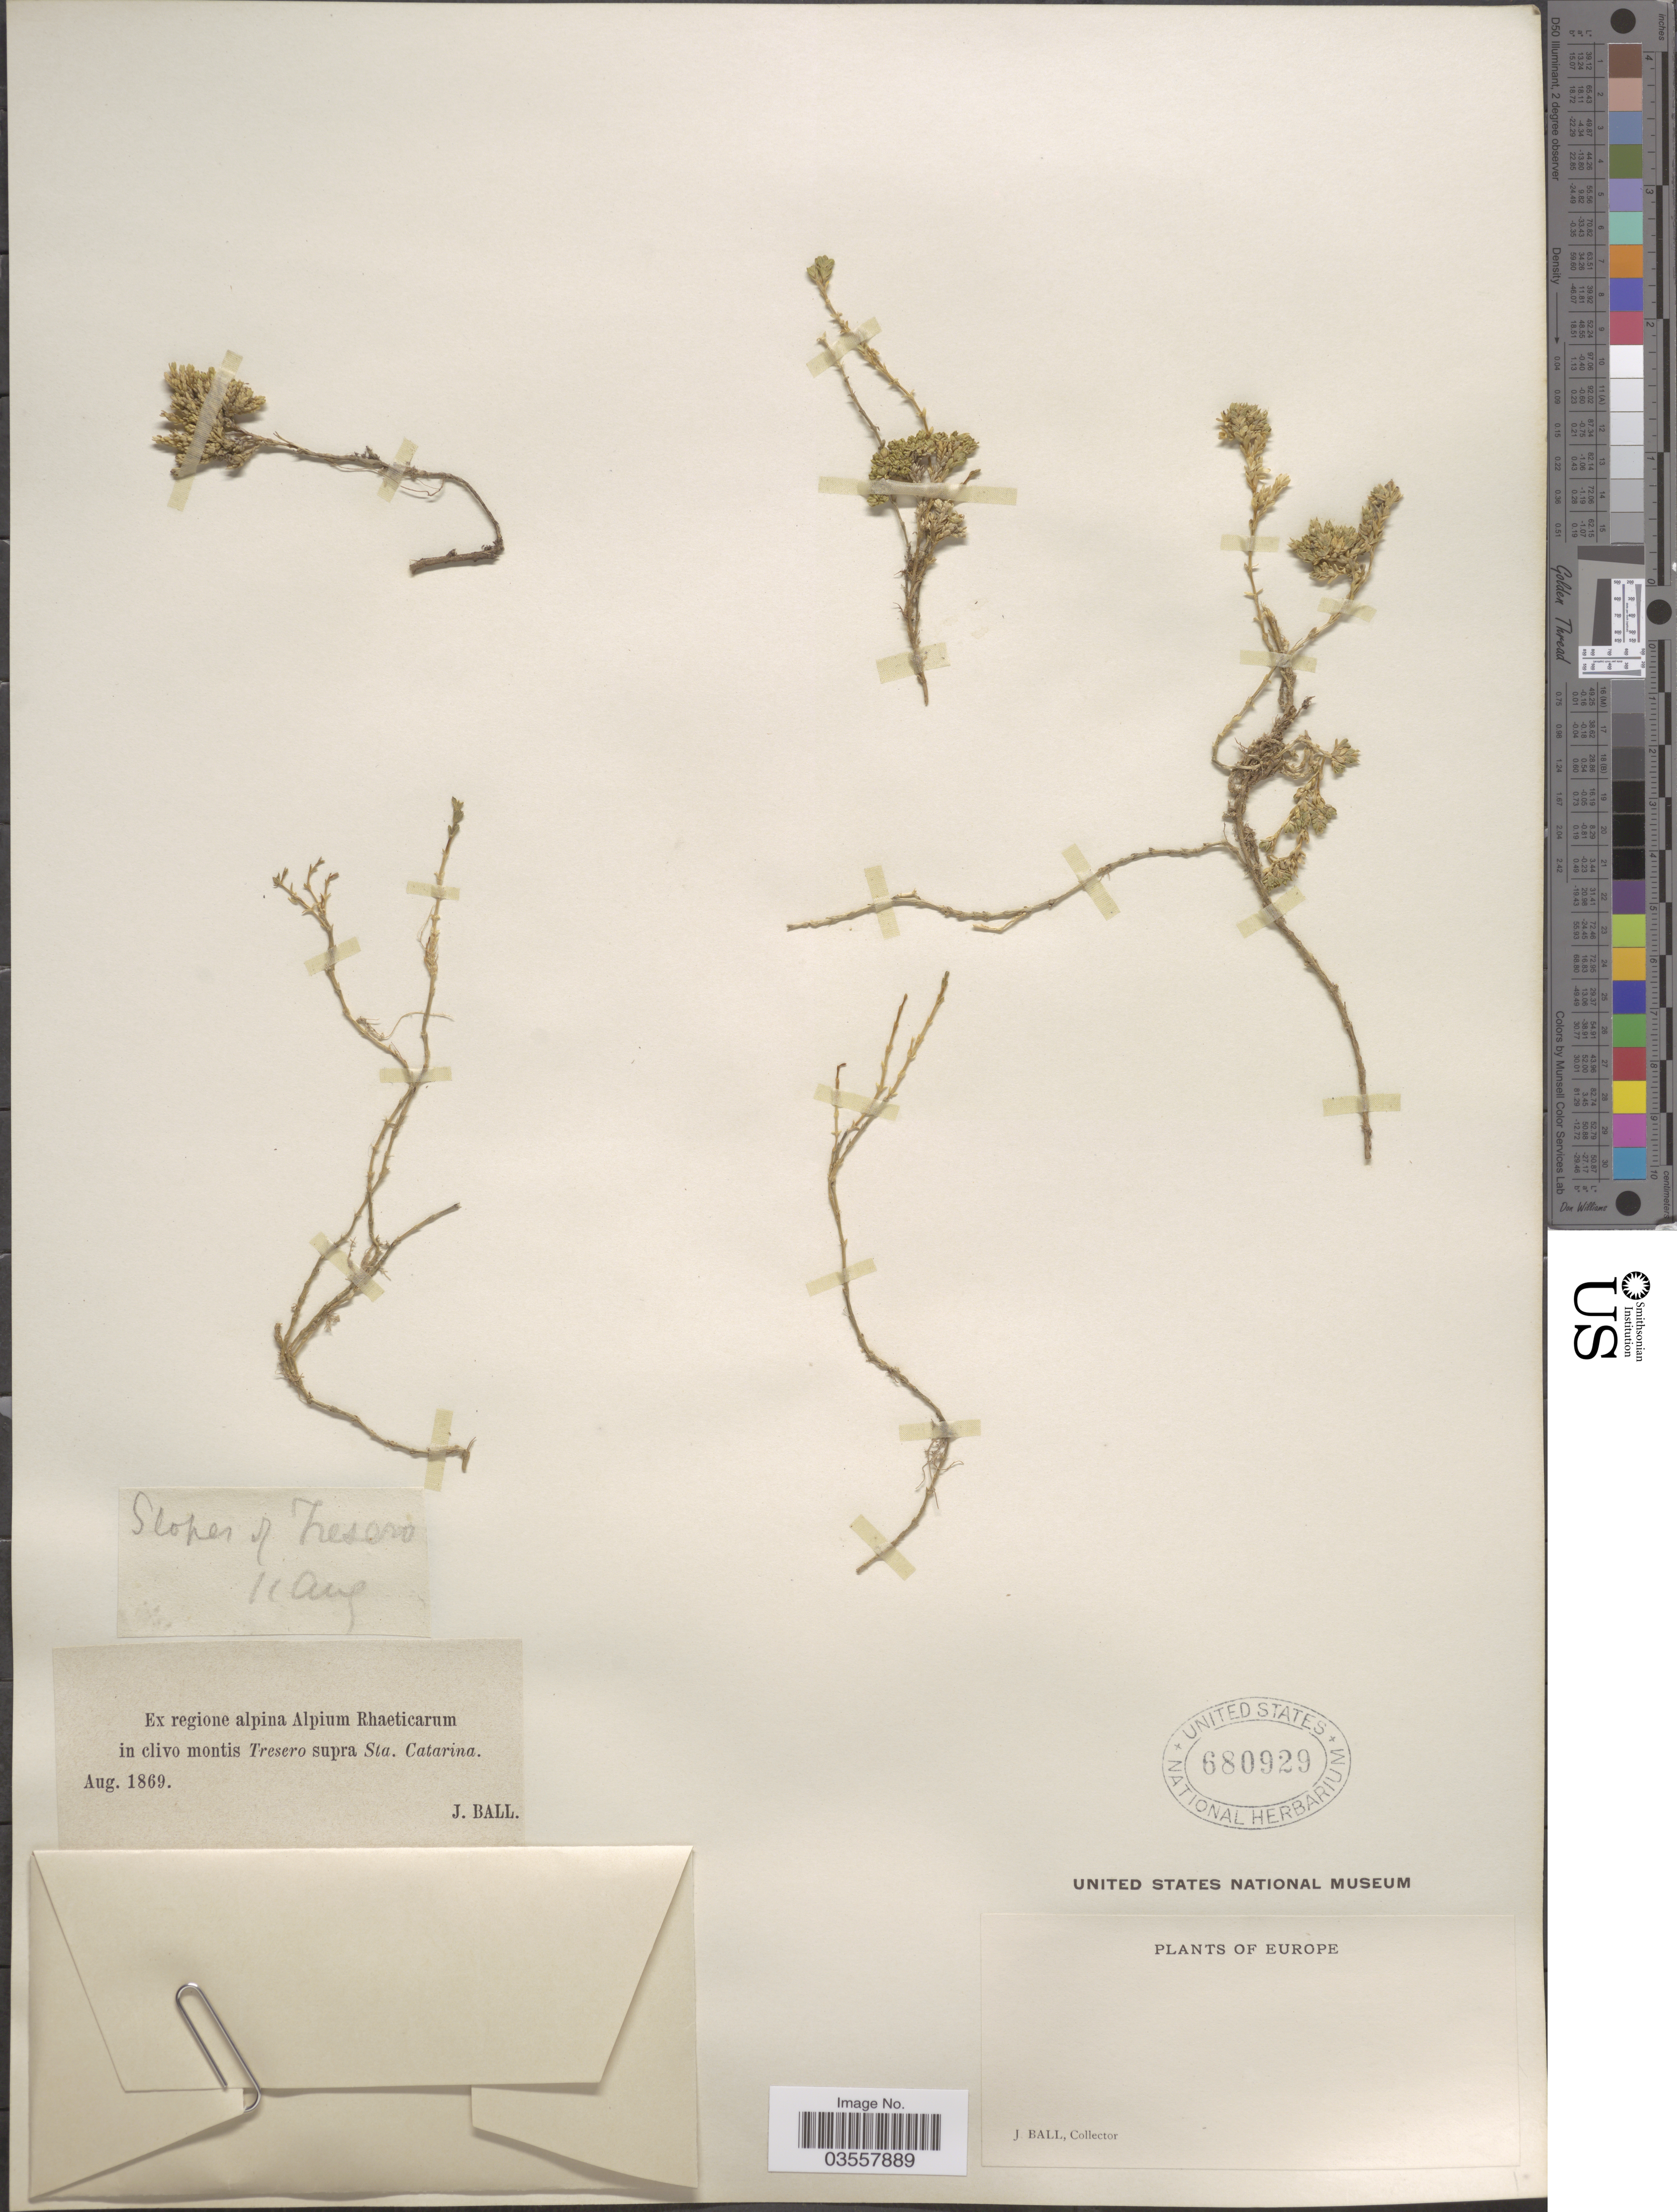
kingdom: Plantae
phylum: Tracheophyta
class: Magnoliopsida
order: Caryophyllales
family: Caryophyllaceae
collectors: J. Ball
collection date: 1869-08-11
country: Italy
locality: Slopes of Tresero. Ex regione alpina Alpium Rhaeticarum in clivo montis Tresero supra Sta. Catarina. Europe.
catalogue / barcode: US 680929